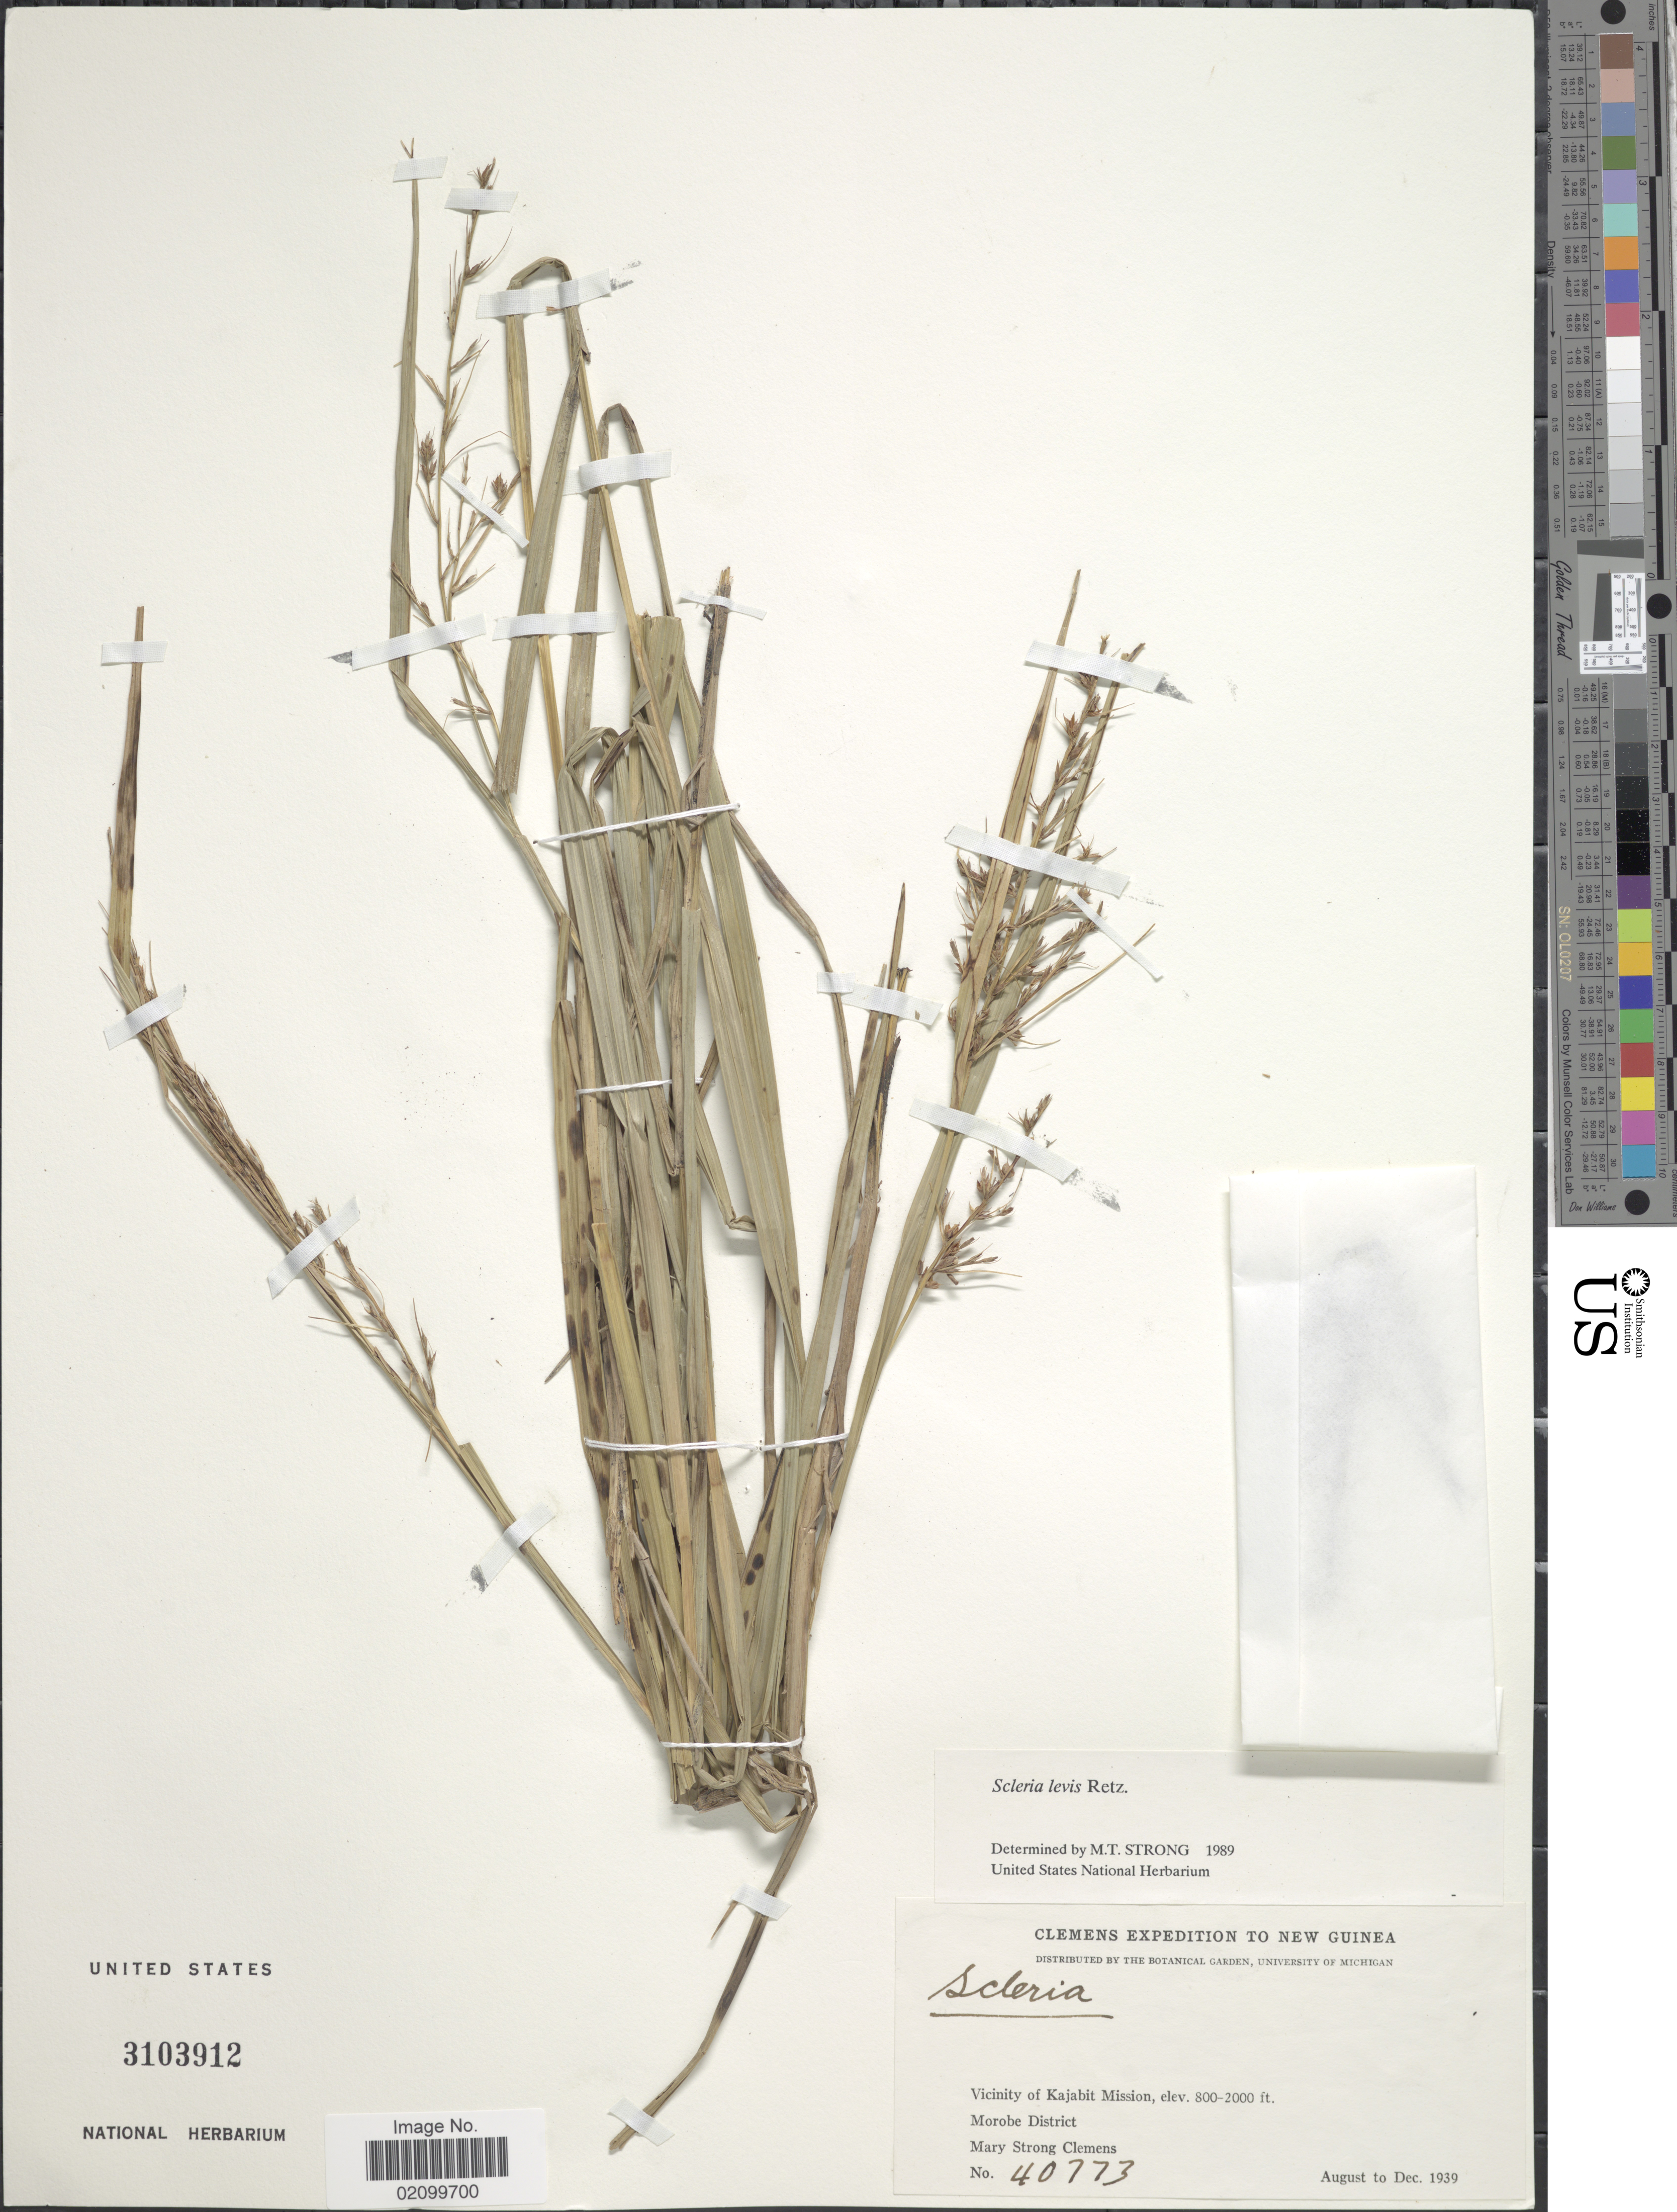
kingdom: Plantae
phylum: Tracheophyta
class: Liliopsida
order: Poales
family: Cyperaceae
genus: Scleria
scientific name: Scleria levis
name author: Retz.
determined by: Strong, Mark T., (BOT), Smithsonian Institution - National Museum of Natural History (UNITED STATES)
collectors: M. S. Clemens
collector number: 40773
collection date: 1939-08/1939-12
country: Papua New Guinea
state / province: Morobe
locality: New Guinea, Vicinity of Kajabit Mission, Morobe District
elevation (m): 244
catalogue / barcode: US 3103912